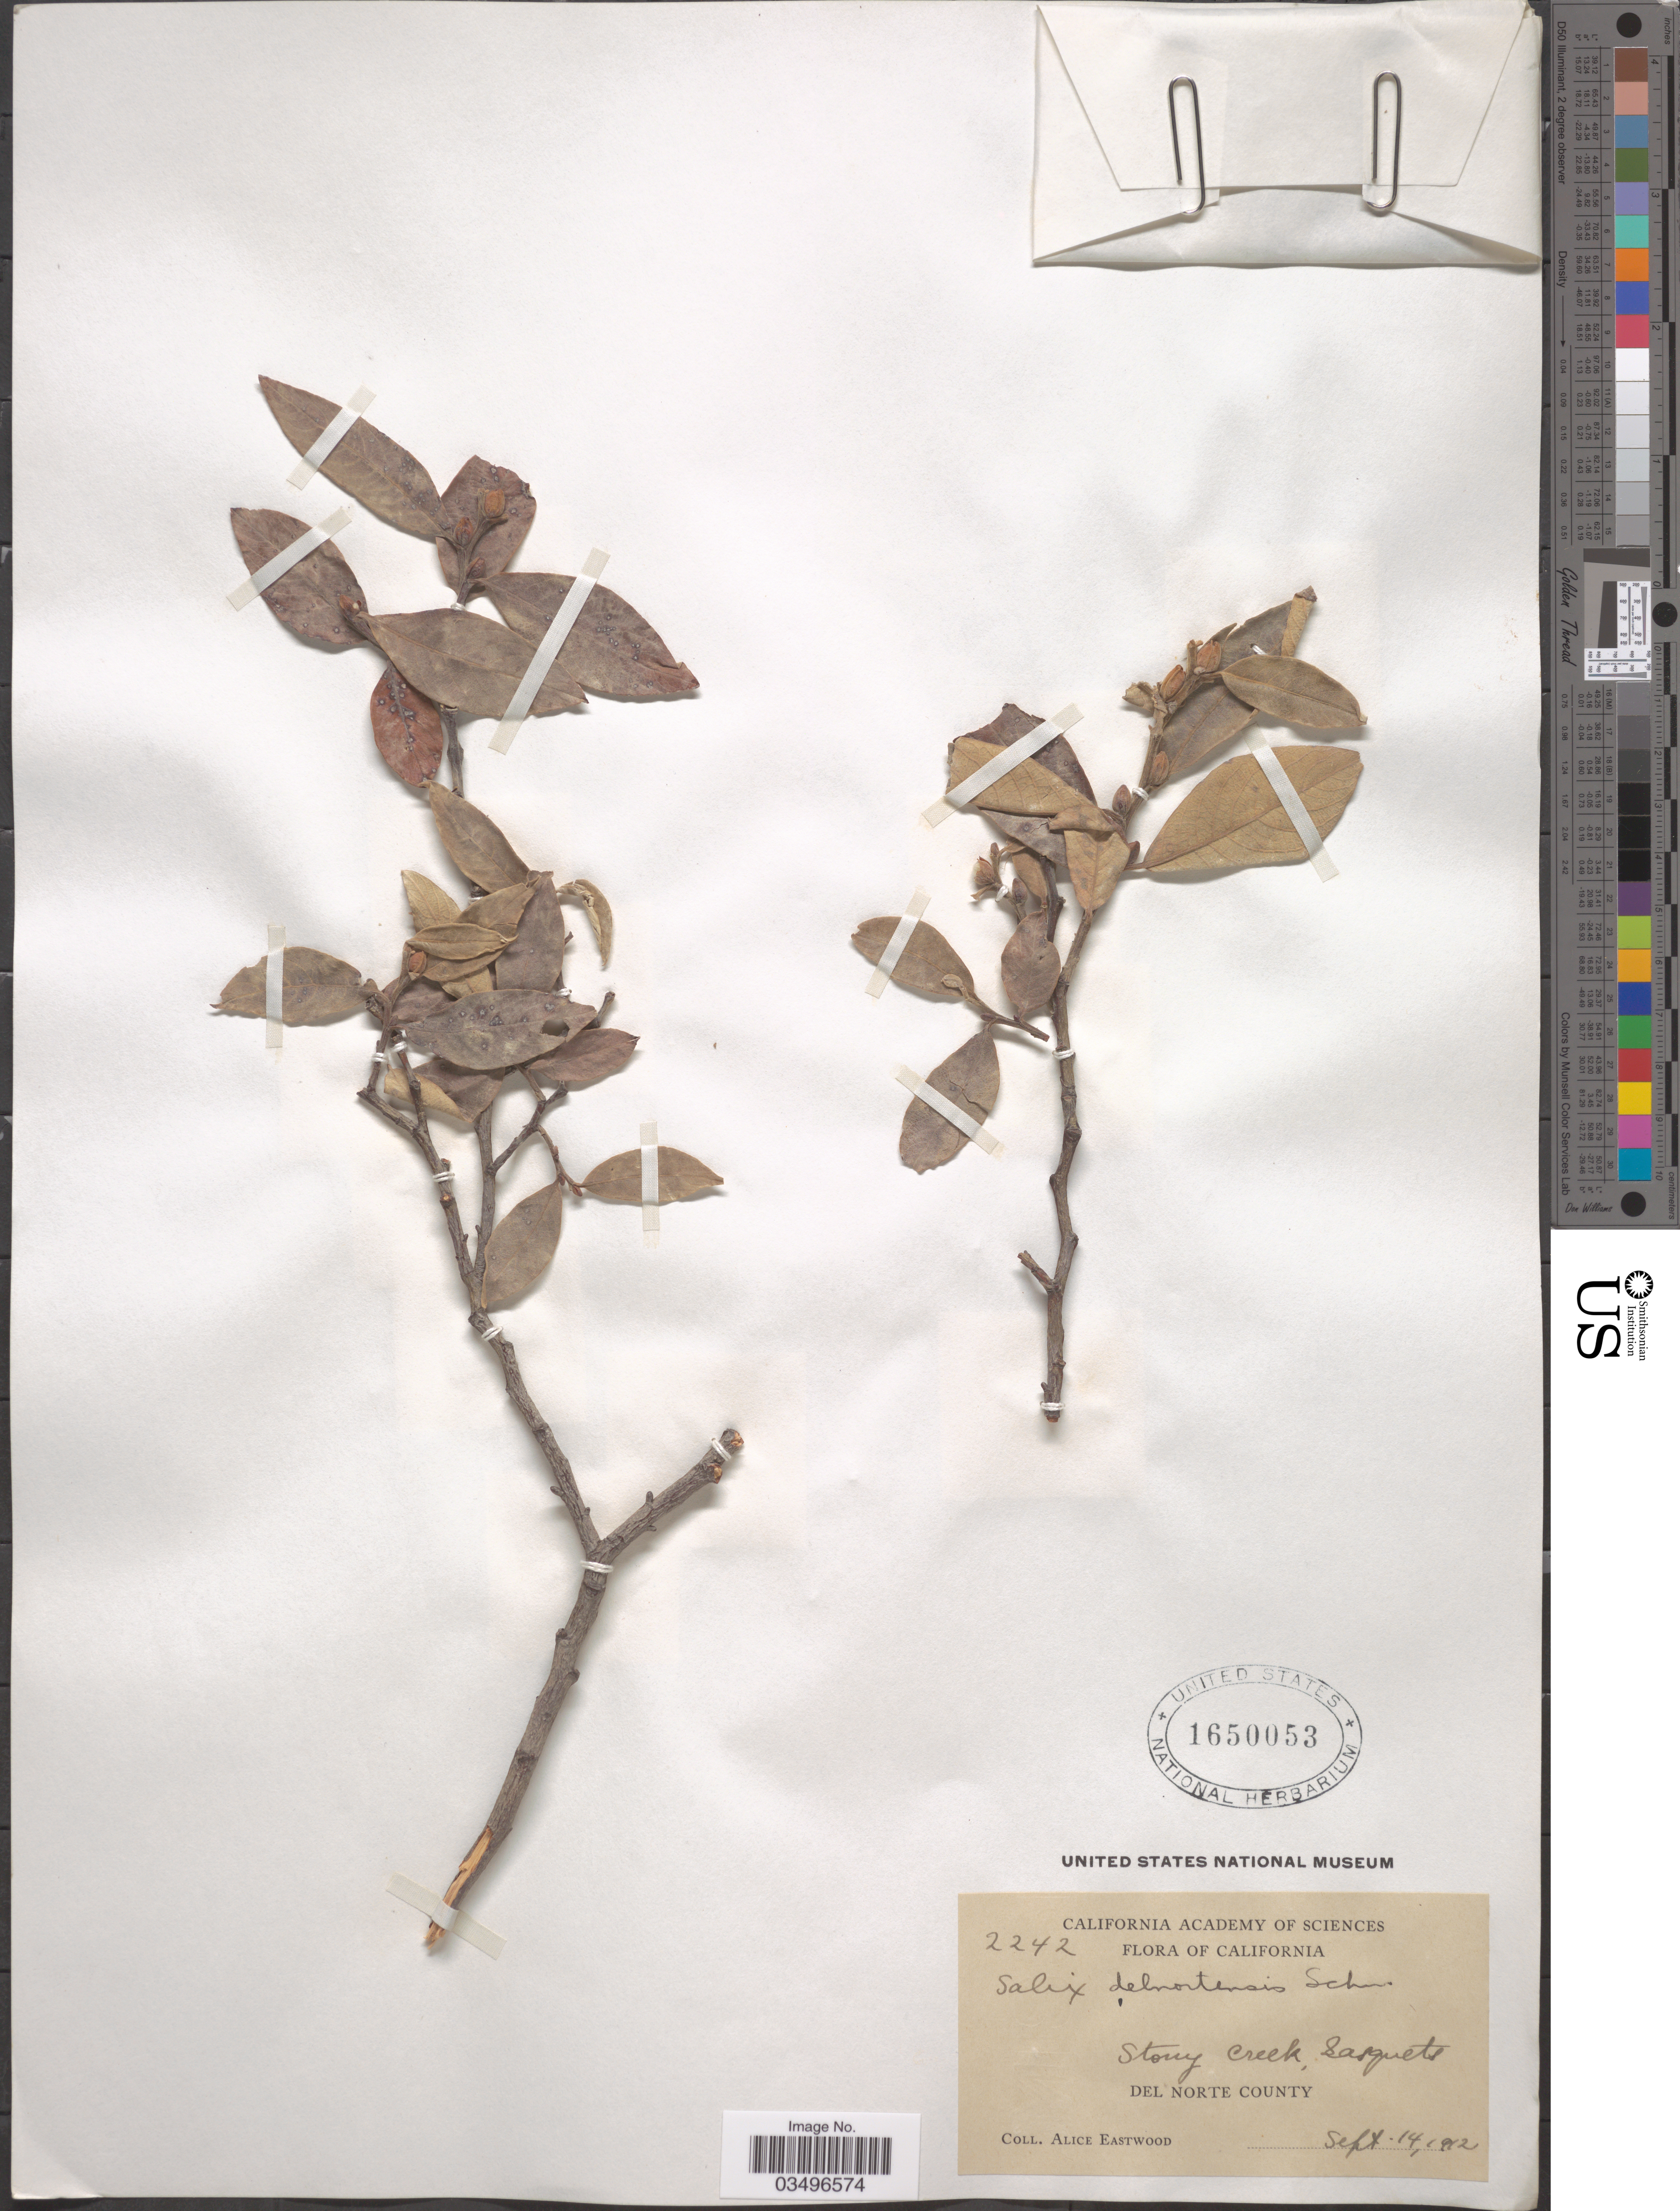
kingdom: Plantae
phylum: Tracheophyta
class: Magnoliopsida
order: Malpighiales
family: Salicaceae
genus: Salix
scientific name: Salix delnortensis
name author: C.K. Schneid.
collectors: A. Eastwood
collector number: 2242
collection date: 1912-09-14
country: United States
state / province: California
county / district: Del Norte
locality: Stony Creek, Gasquets. Del Norte County.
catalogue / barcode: US 1650053